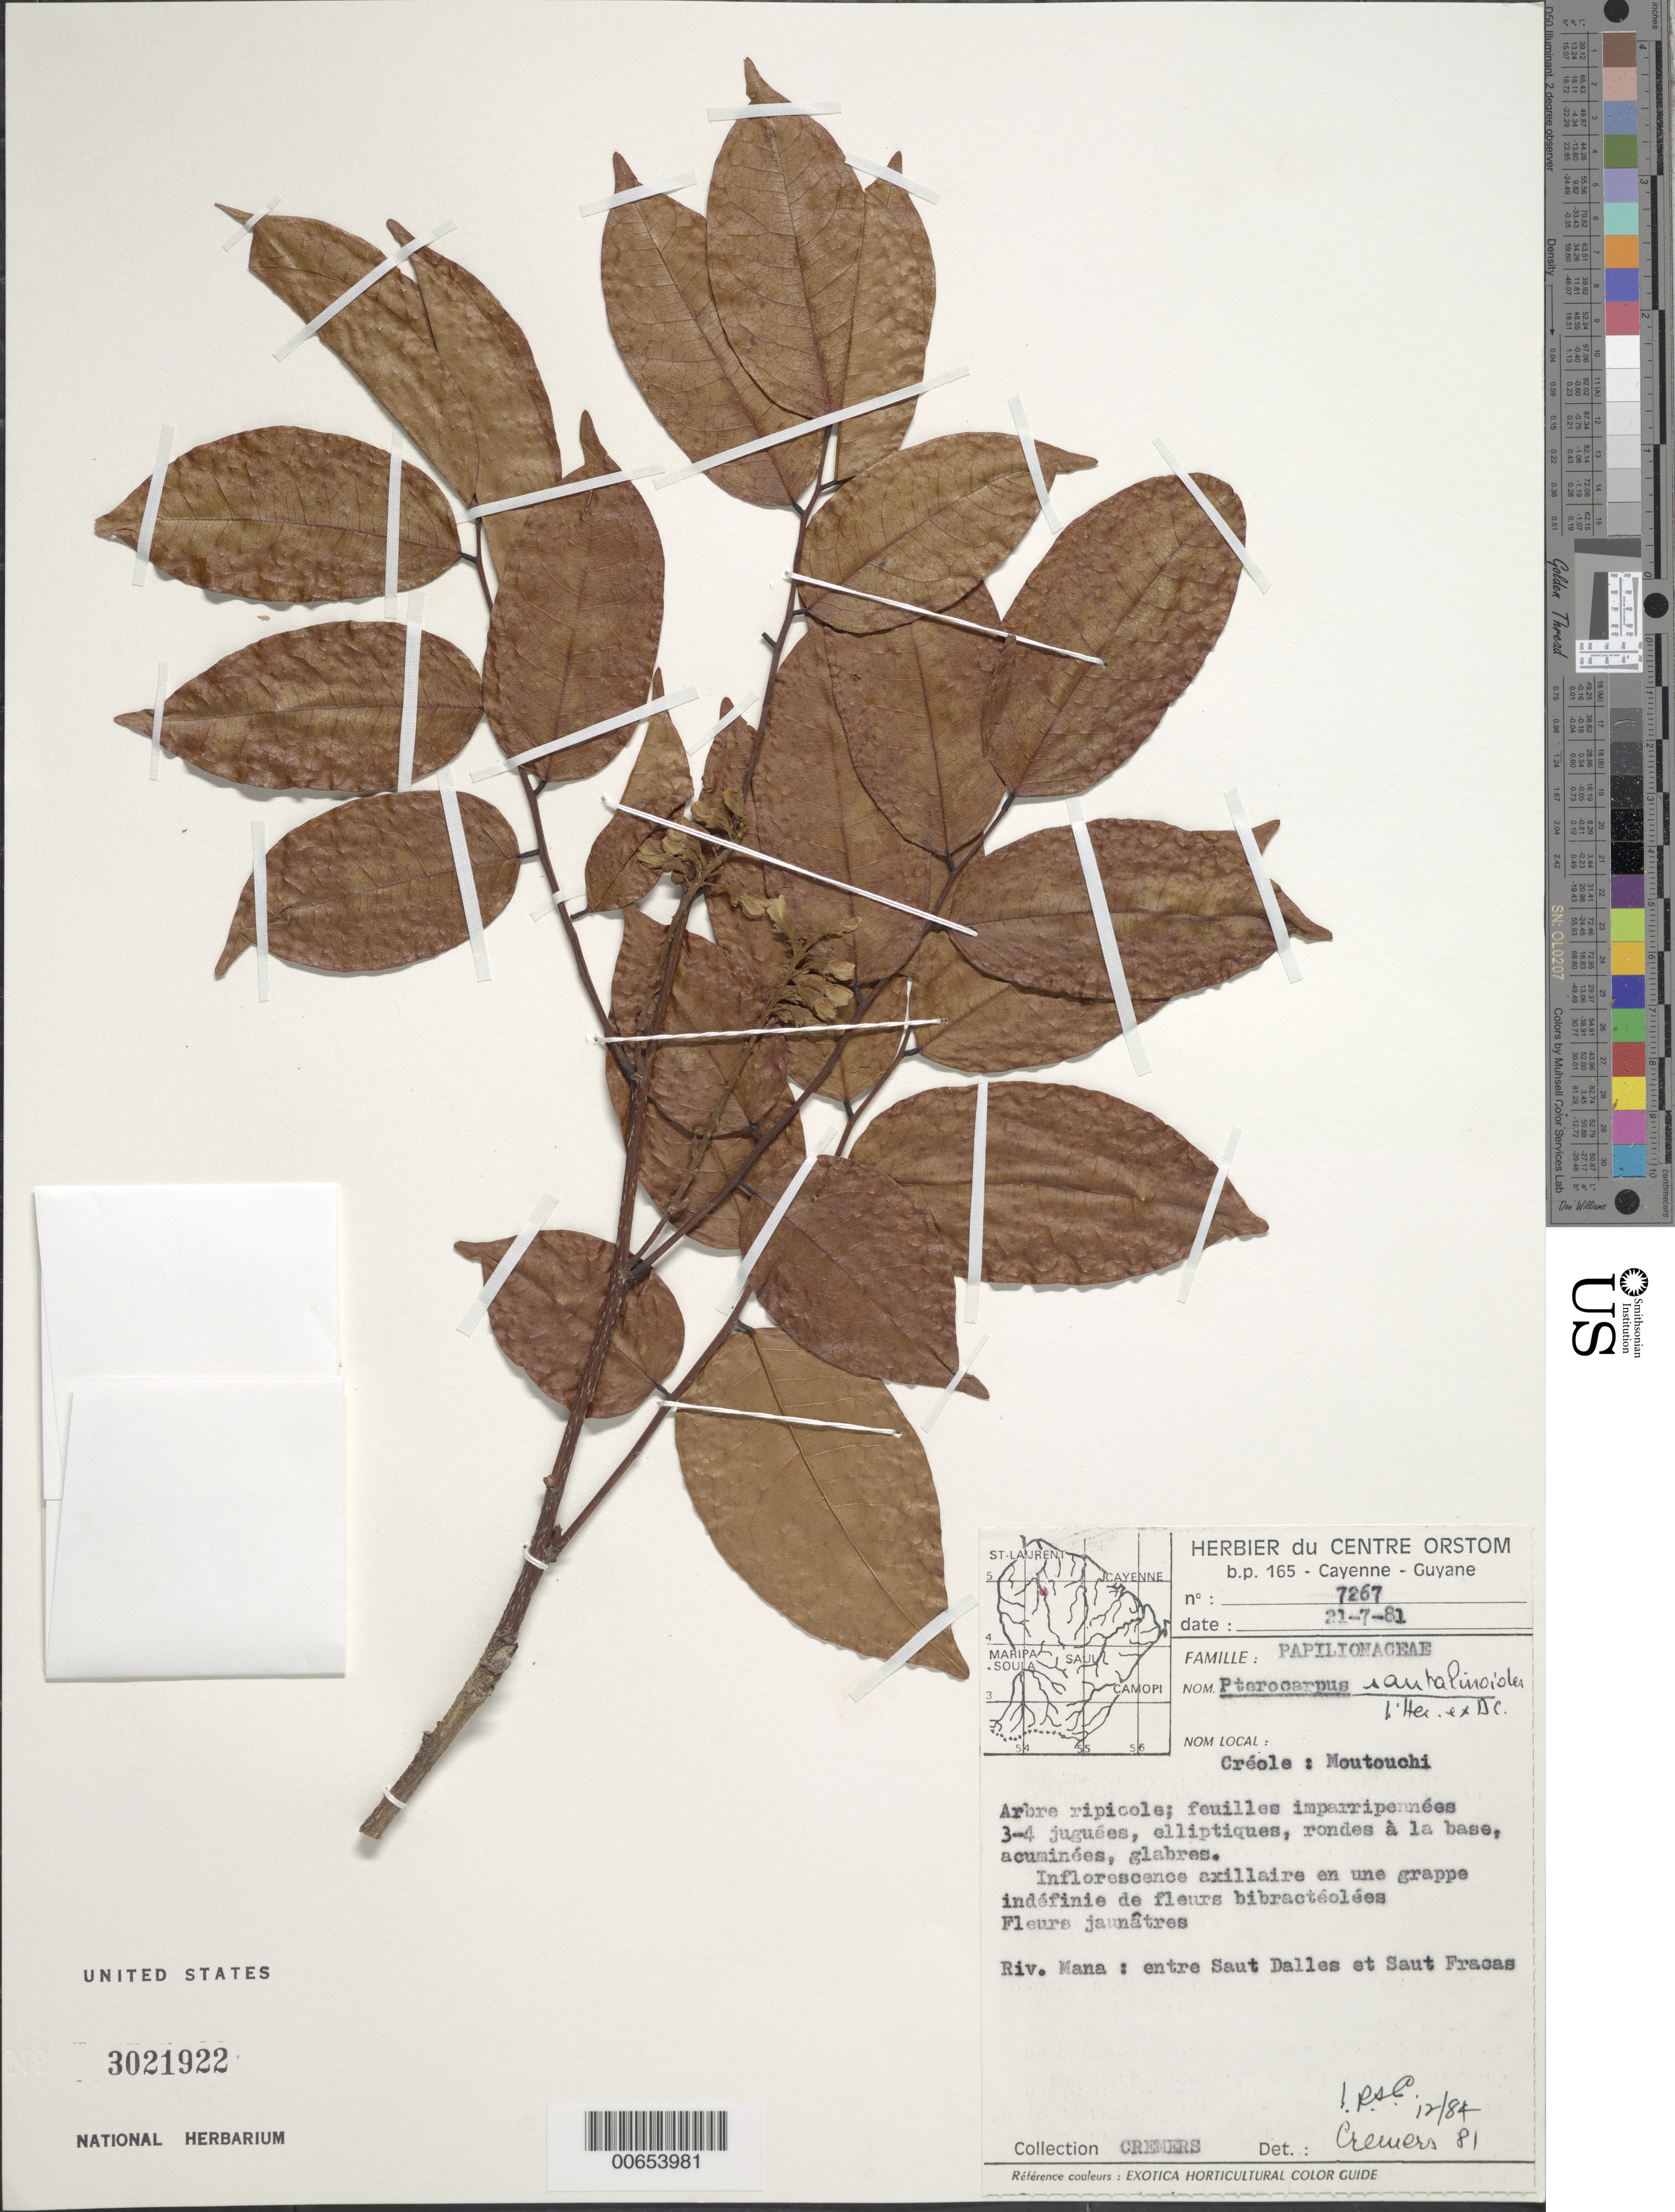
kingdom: Plantae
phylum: Tracheophyta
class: Magnoliopsida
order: Fabales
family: Fabaceae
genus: Pterocarpus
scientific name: Pterocarpus santalinoides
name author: L'Hér. ex DC.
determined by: Cowan, R. S.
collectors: G. Cremers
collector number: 7267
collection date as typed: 21-Jul-81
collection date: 1981-07-21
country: French Guiana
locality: Rivière Mana, entre Saut Dalles et Saut Fracas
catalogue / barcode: US 3021922